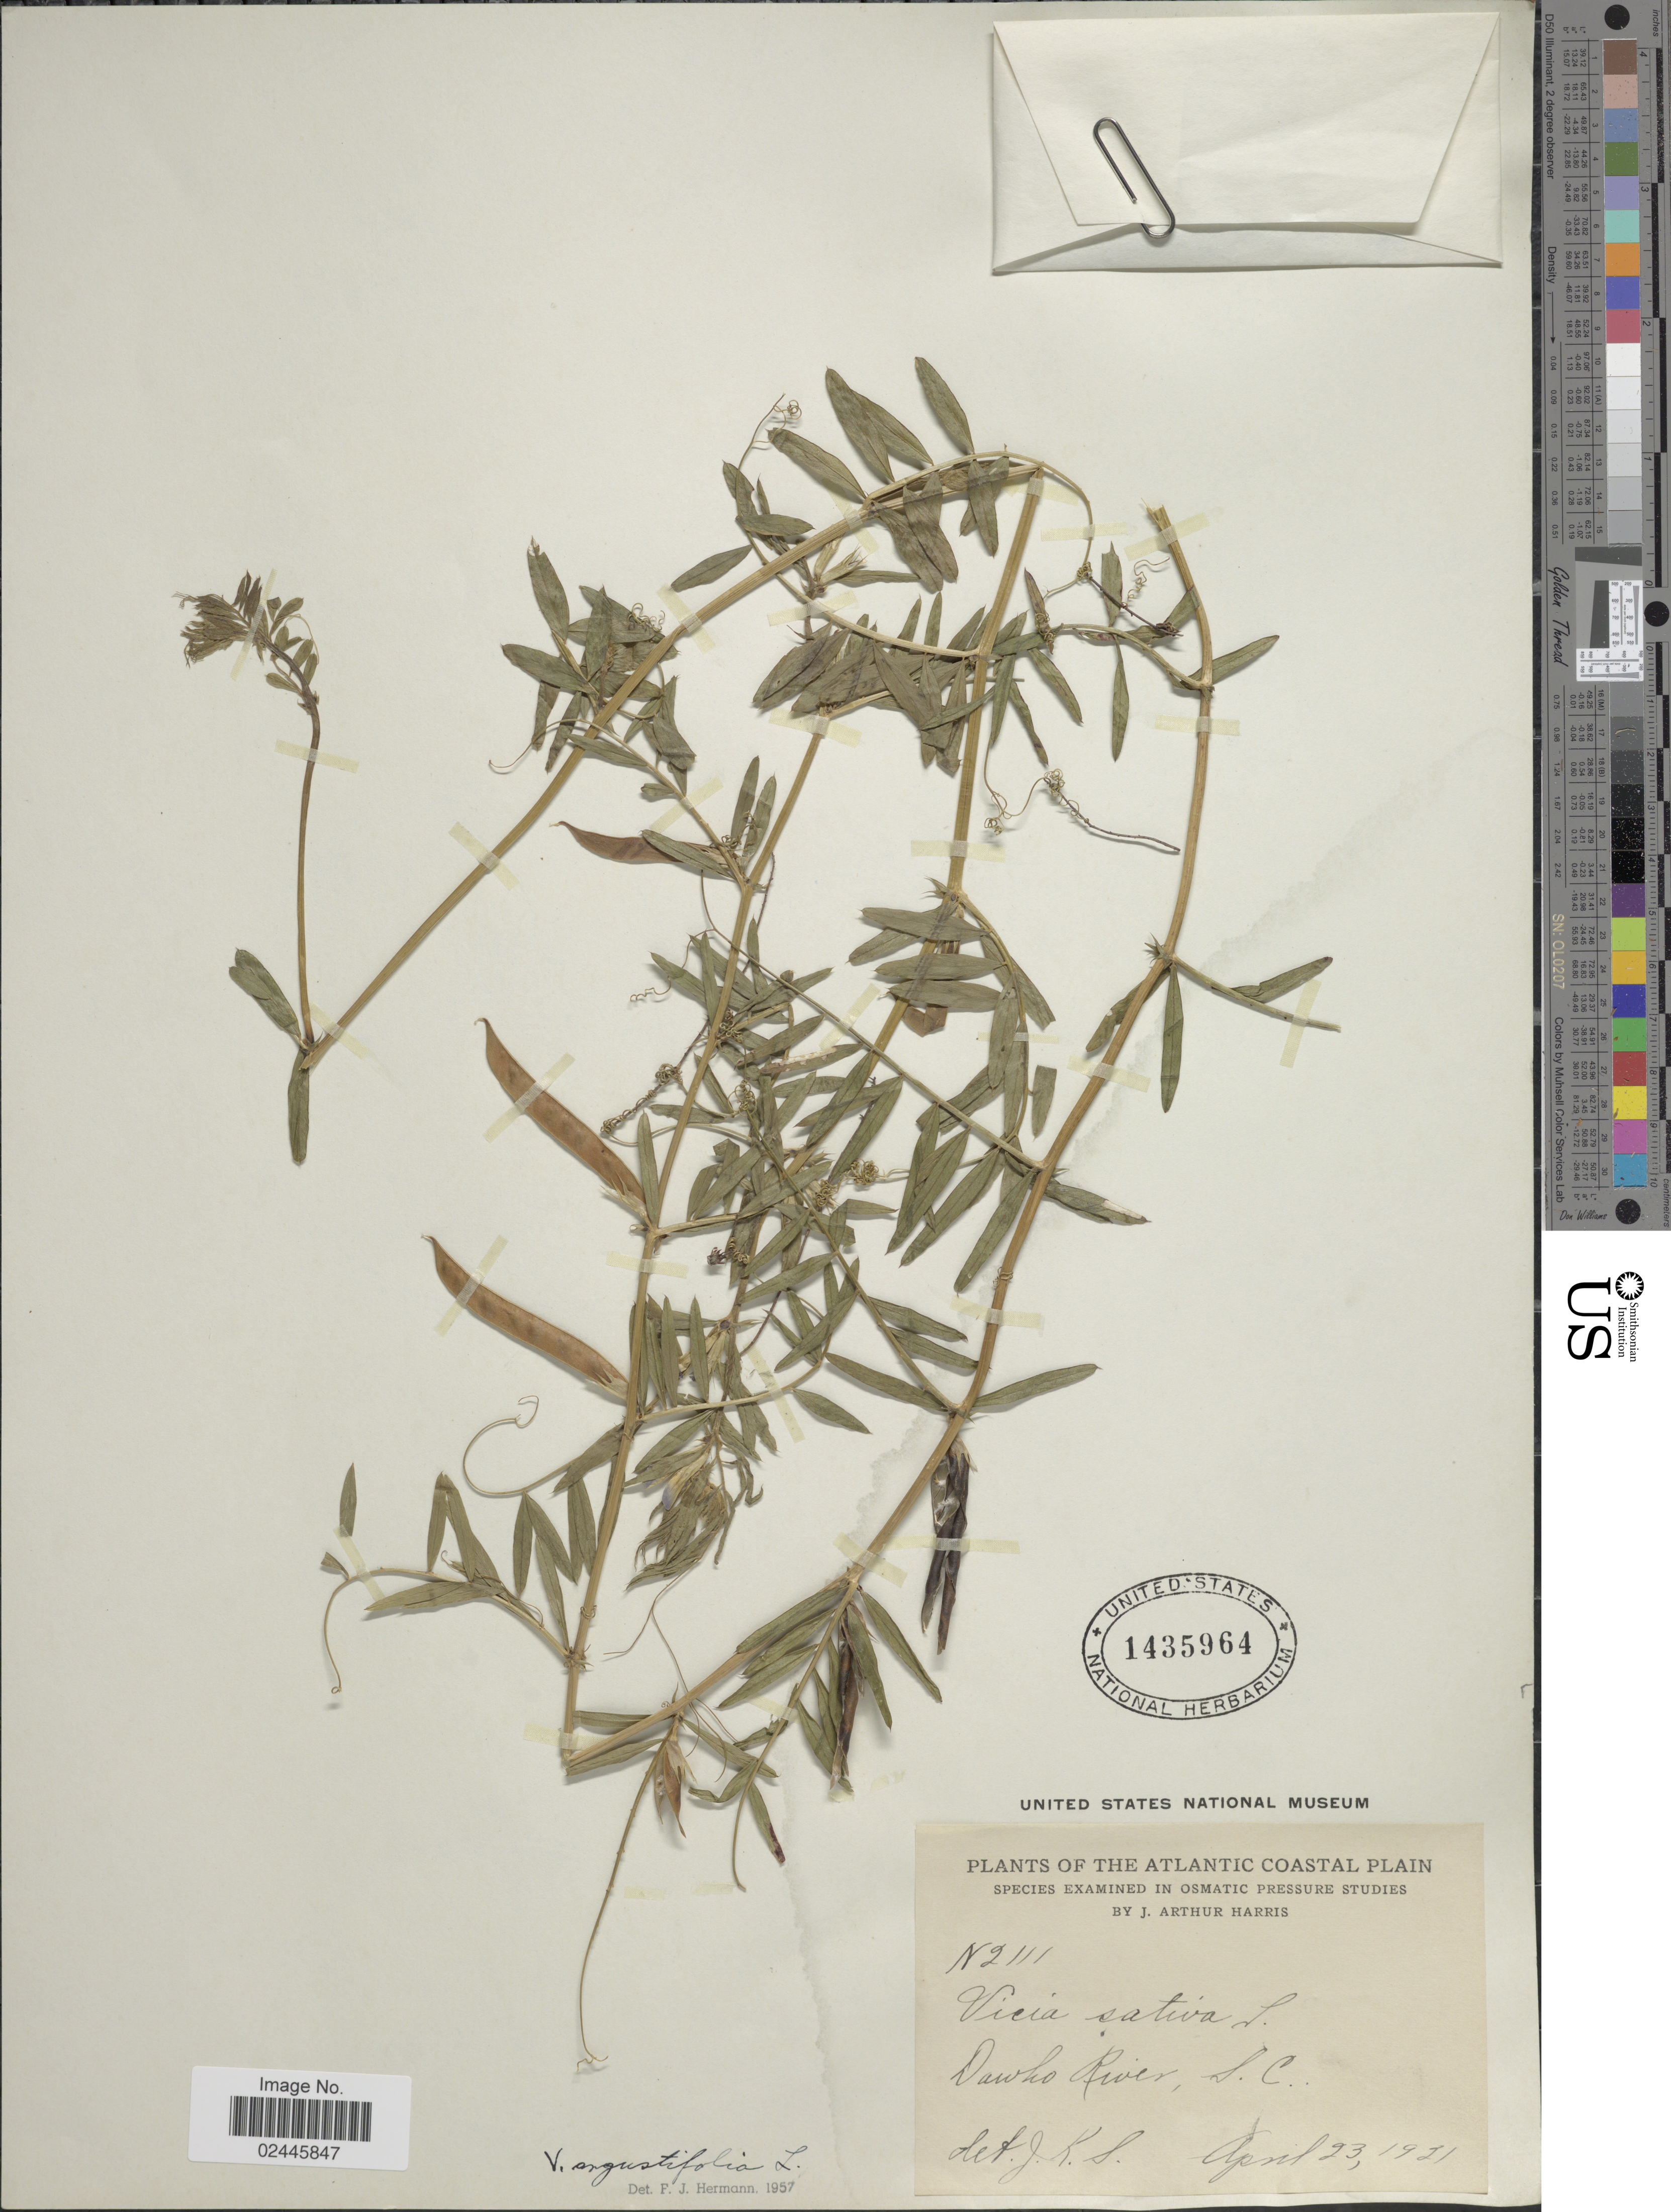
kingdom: Plantae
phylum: Tracheophyta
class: Magnoliopsida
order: Fabales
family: Fabaceae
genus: Vicia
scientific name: Vicia angustifolia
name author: L.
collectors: A. Harris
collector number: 2111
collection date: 1921-04-23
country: United States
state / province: South Carolina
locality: Dawho River,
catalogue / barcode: US 1435964